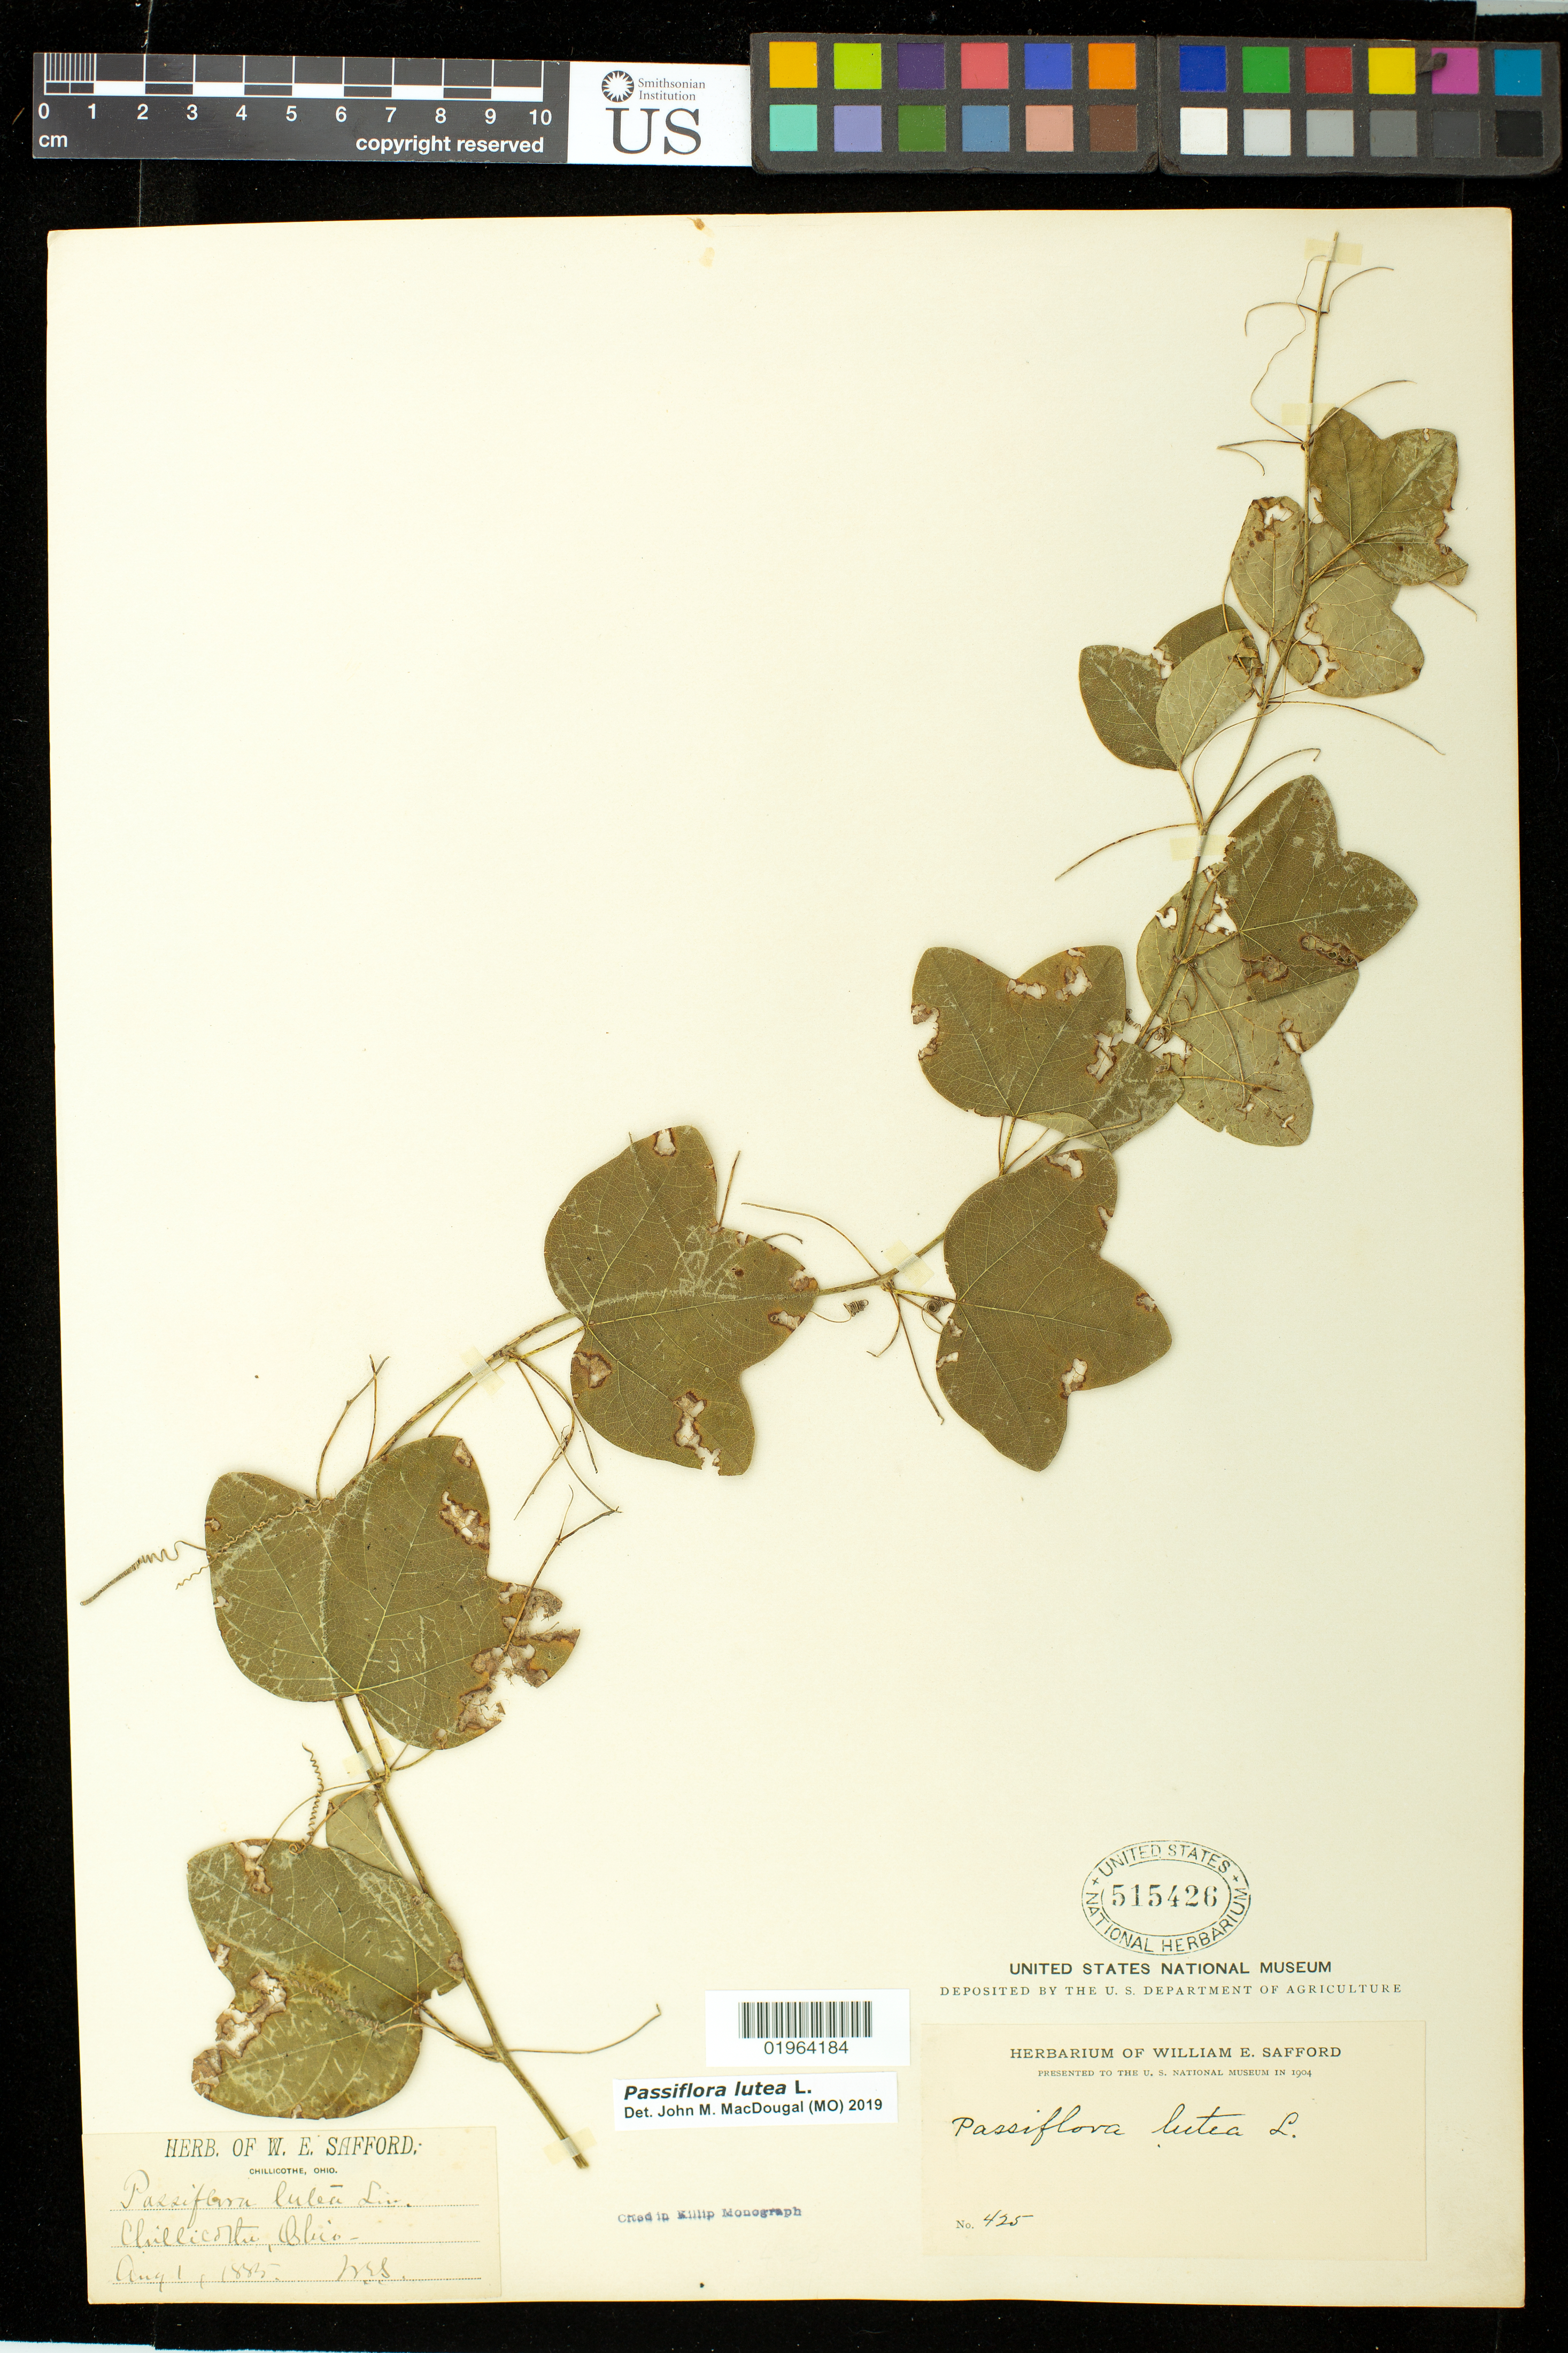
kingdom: Plantae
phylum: Tracheophyta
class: Magnoliopsida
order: Malpighiales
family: Passifloraceae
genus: Passiflora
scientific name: Passiflora lutea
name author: L.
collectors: W. E. Safford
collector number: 425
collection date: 1885-08-01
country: United States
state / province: Ohio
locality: Chillicothe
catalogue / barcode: US 515426